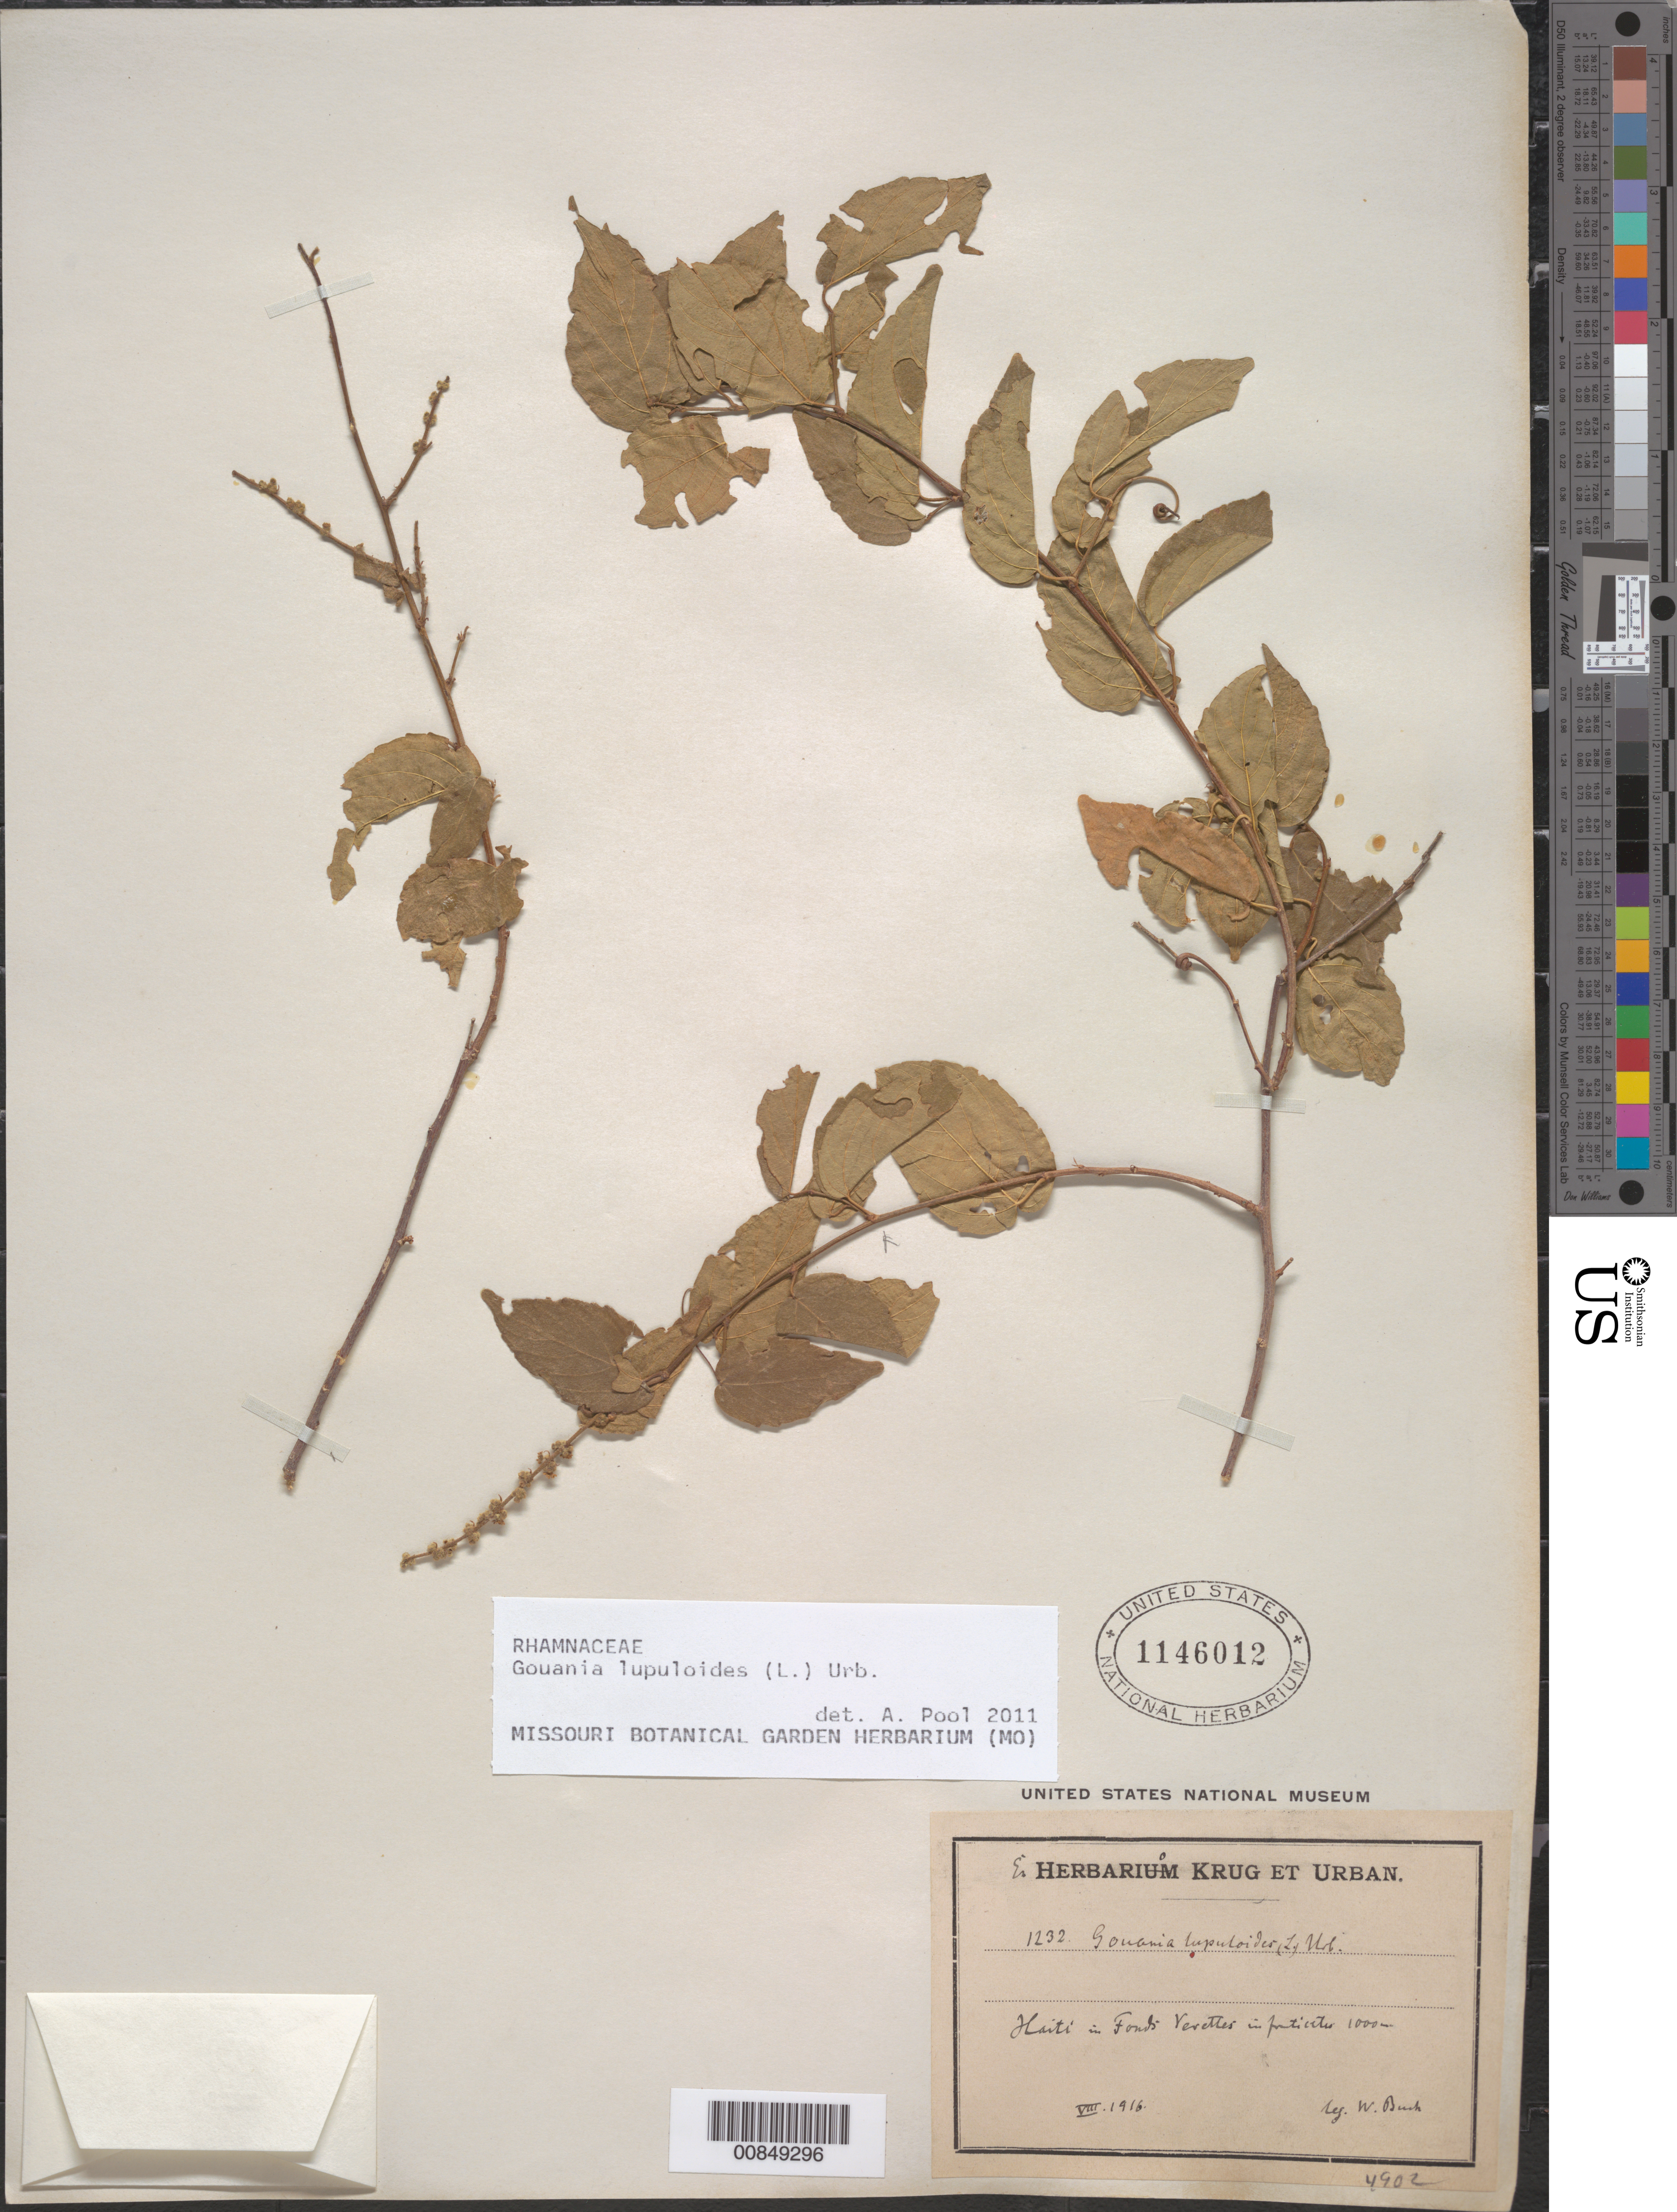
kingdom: Plantae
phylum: Tracheophyta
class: Magnoliopsida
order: Rosales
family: Rhamnaceae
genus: Gouania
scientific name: Gouania lupuloides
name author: (L.) Urb.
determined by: Pool, A., (MO), Missouri Botanical Garden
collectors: W. Bush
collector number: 1232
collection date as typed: Aug 1916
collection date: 1916-08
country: Haiti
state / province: Óuest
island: Hispaniola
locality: Fond Verrettes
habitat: "fruticetis"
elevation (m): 1000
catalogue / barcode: US 1146012